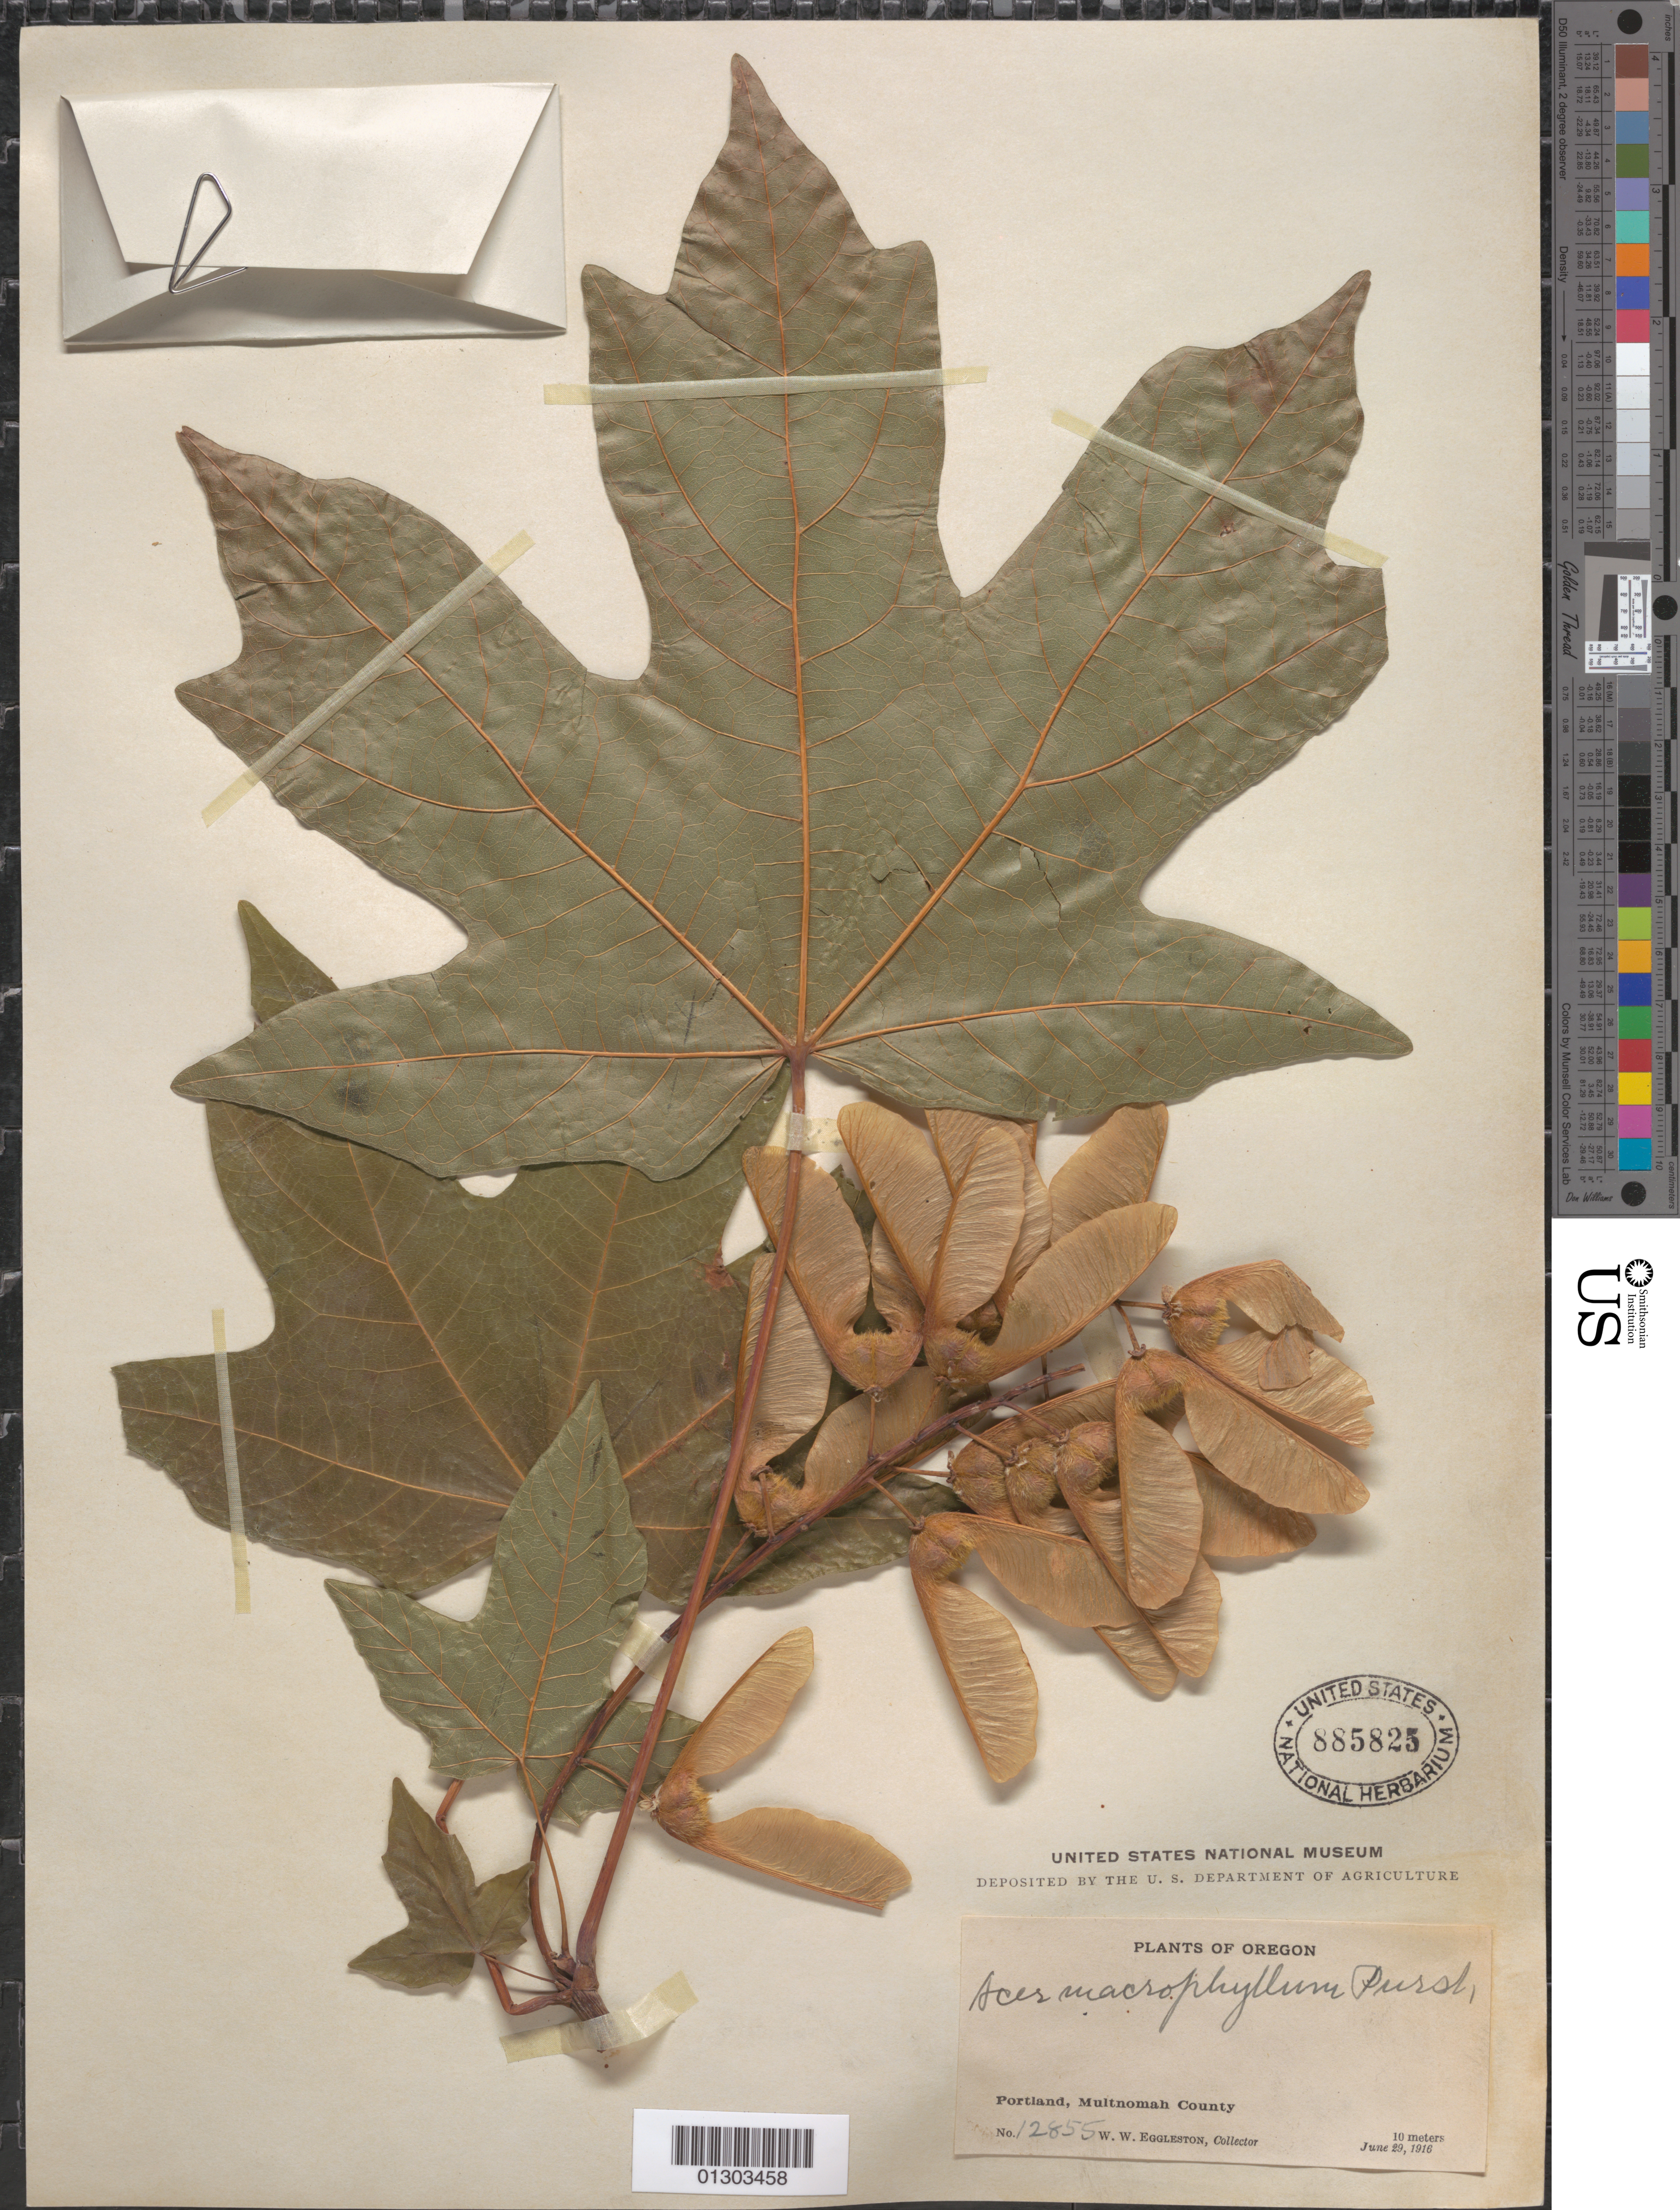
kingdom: Plantae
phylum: Tracheophyta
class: Magnoliopsida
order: Sapindales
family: Sapindaceae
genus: Acer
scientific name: Acer macrophyllum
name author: Pursh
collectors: W. W. Eggleston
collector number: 12855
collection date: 1916-06-29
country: United States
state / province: Oregon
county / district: Multnomah County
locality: Multnomah County, Portland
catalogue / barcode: US 885825